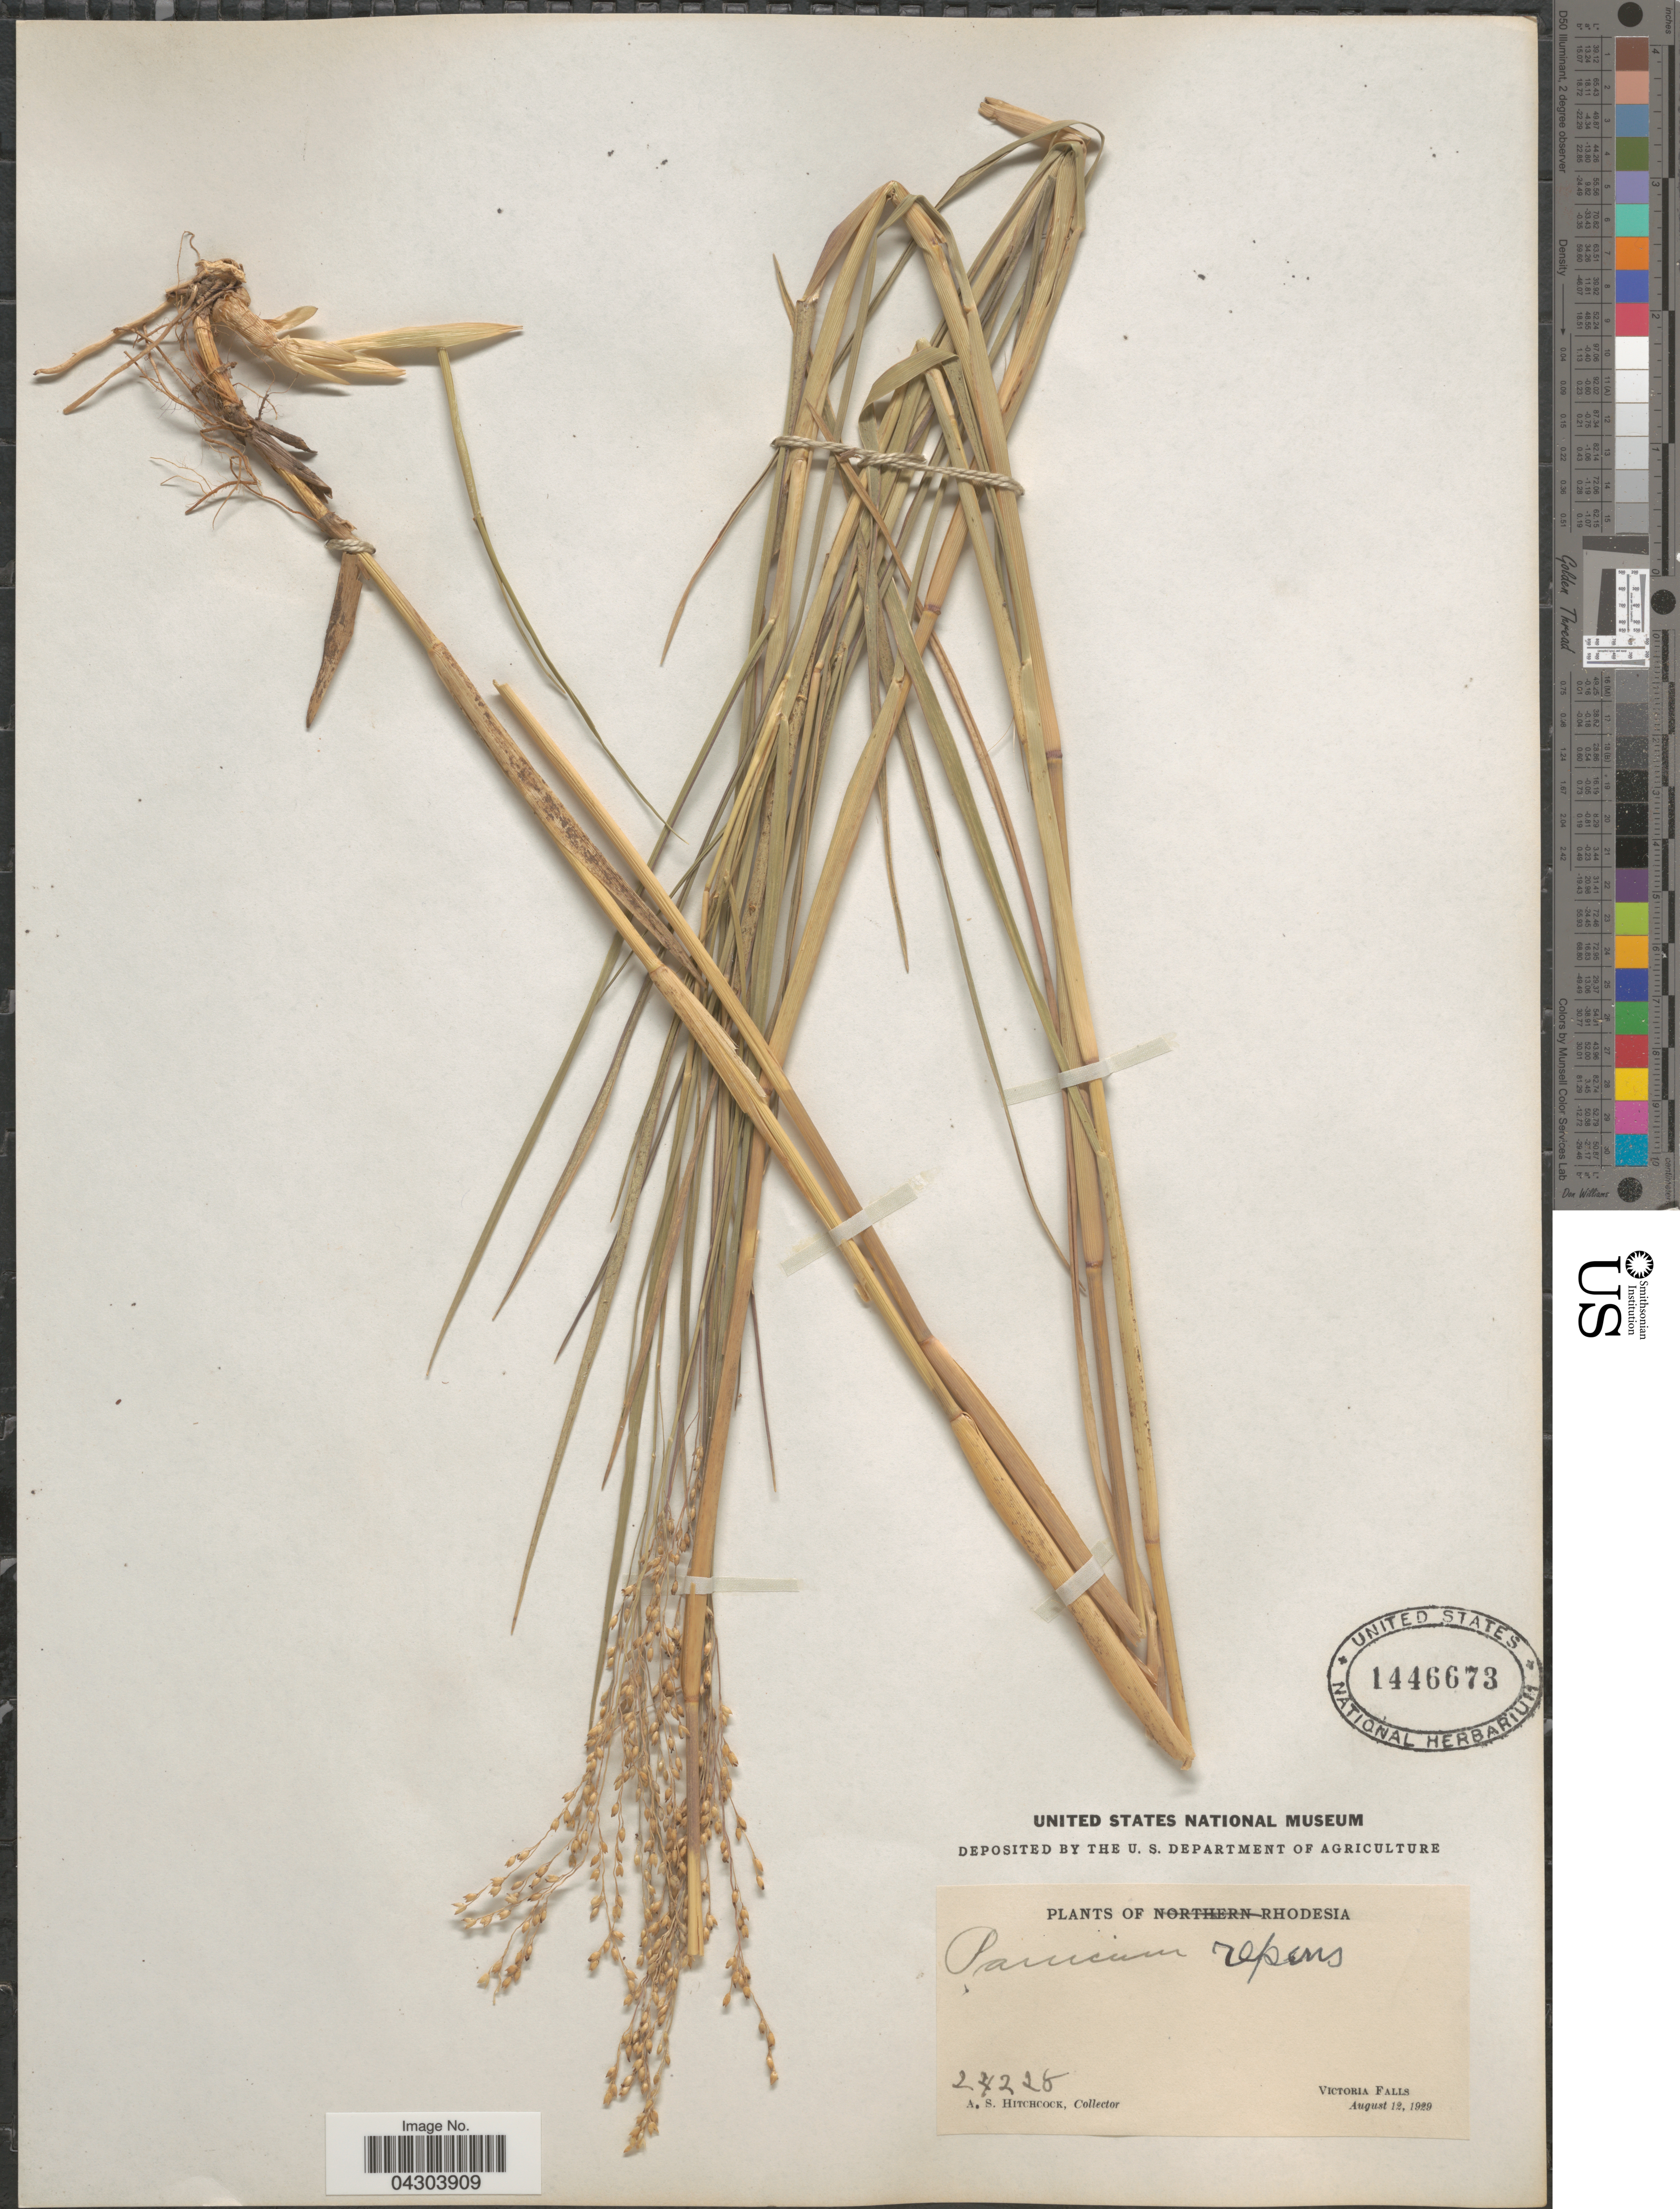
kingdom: Plantae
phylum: Tracheophyta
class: Liliopsida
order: Poales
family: Poaceae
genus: Panicum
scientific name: Panicum repens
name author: L.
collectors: A. S. Hitchcock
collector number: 24228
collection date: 1929-08-12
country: Zimbabwe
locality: Rhodesia. Victoria Falls.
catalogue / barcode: US 1446673